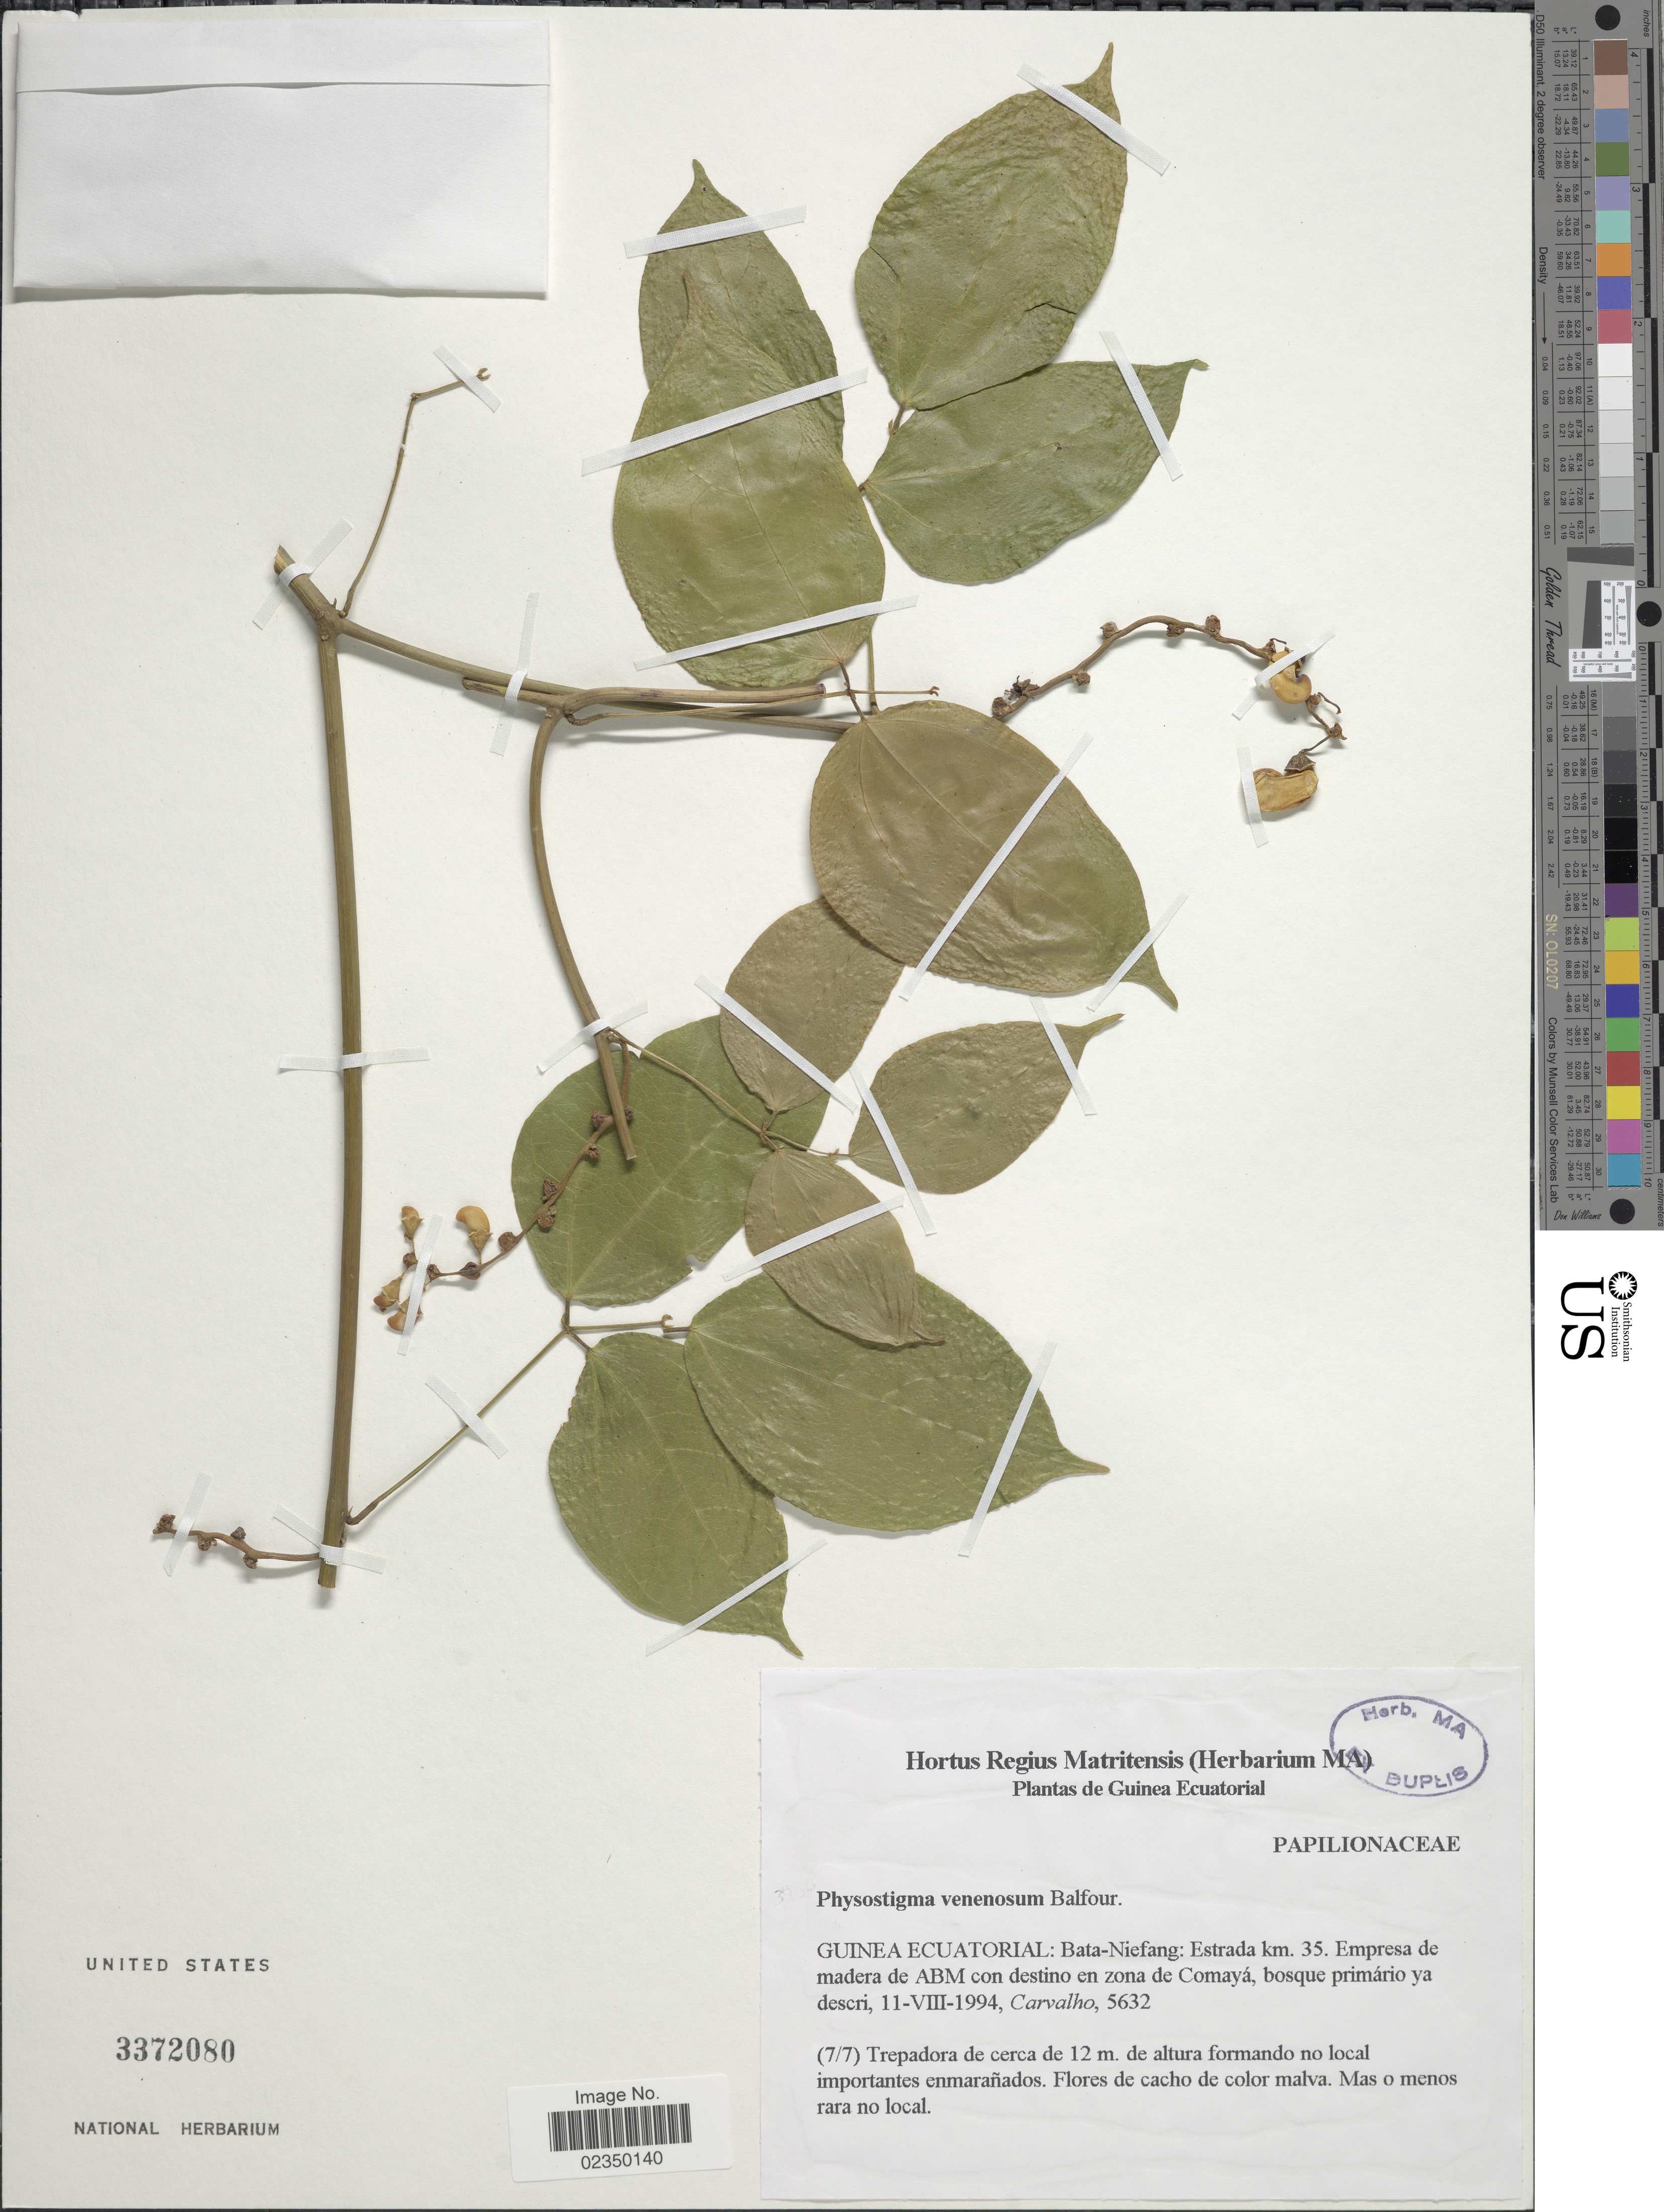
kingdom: Plantae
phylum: Tracheophyta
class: Magnoliopsida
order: Fabales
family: Fabaceae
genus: Physostigma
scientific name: Physostigma cylindrospermum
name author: E.M. Holmes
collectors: Carvalho, --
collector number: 5632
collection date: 1994-08-11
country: Equatorial Guinea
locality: Bata-Niefang, Estrada km 35, empresa de madera de ABM con destino en zone de Comaya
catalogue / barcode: US 3372080